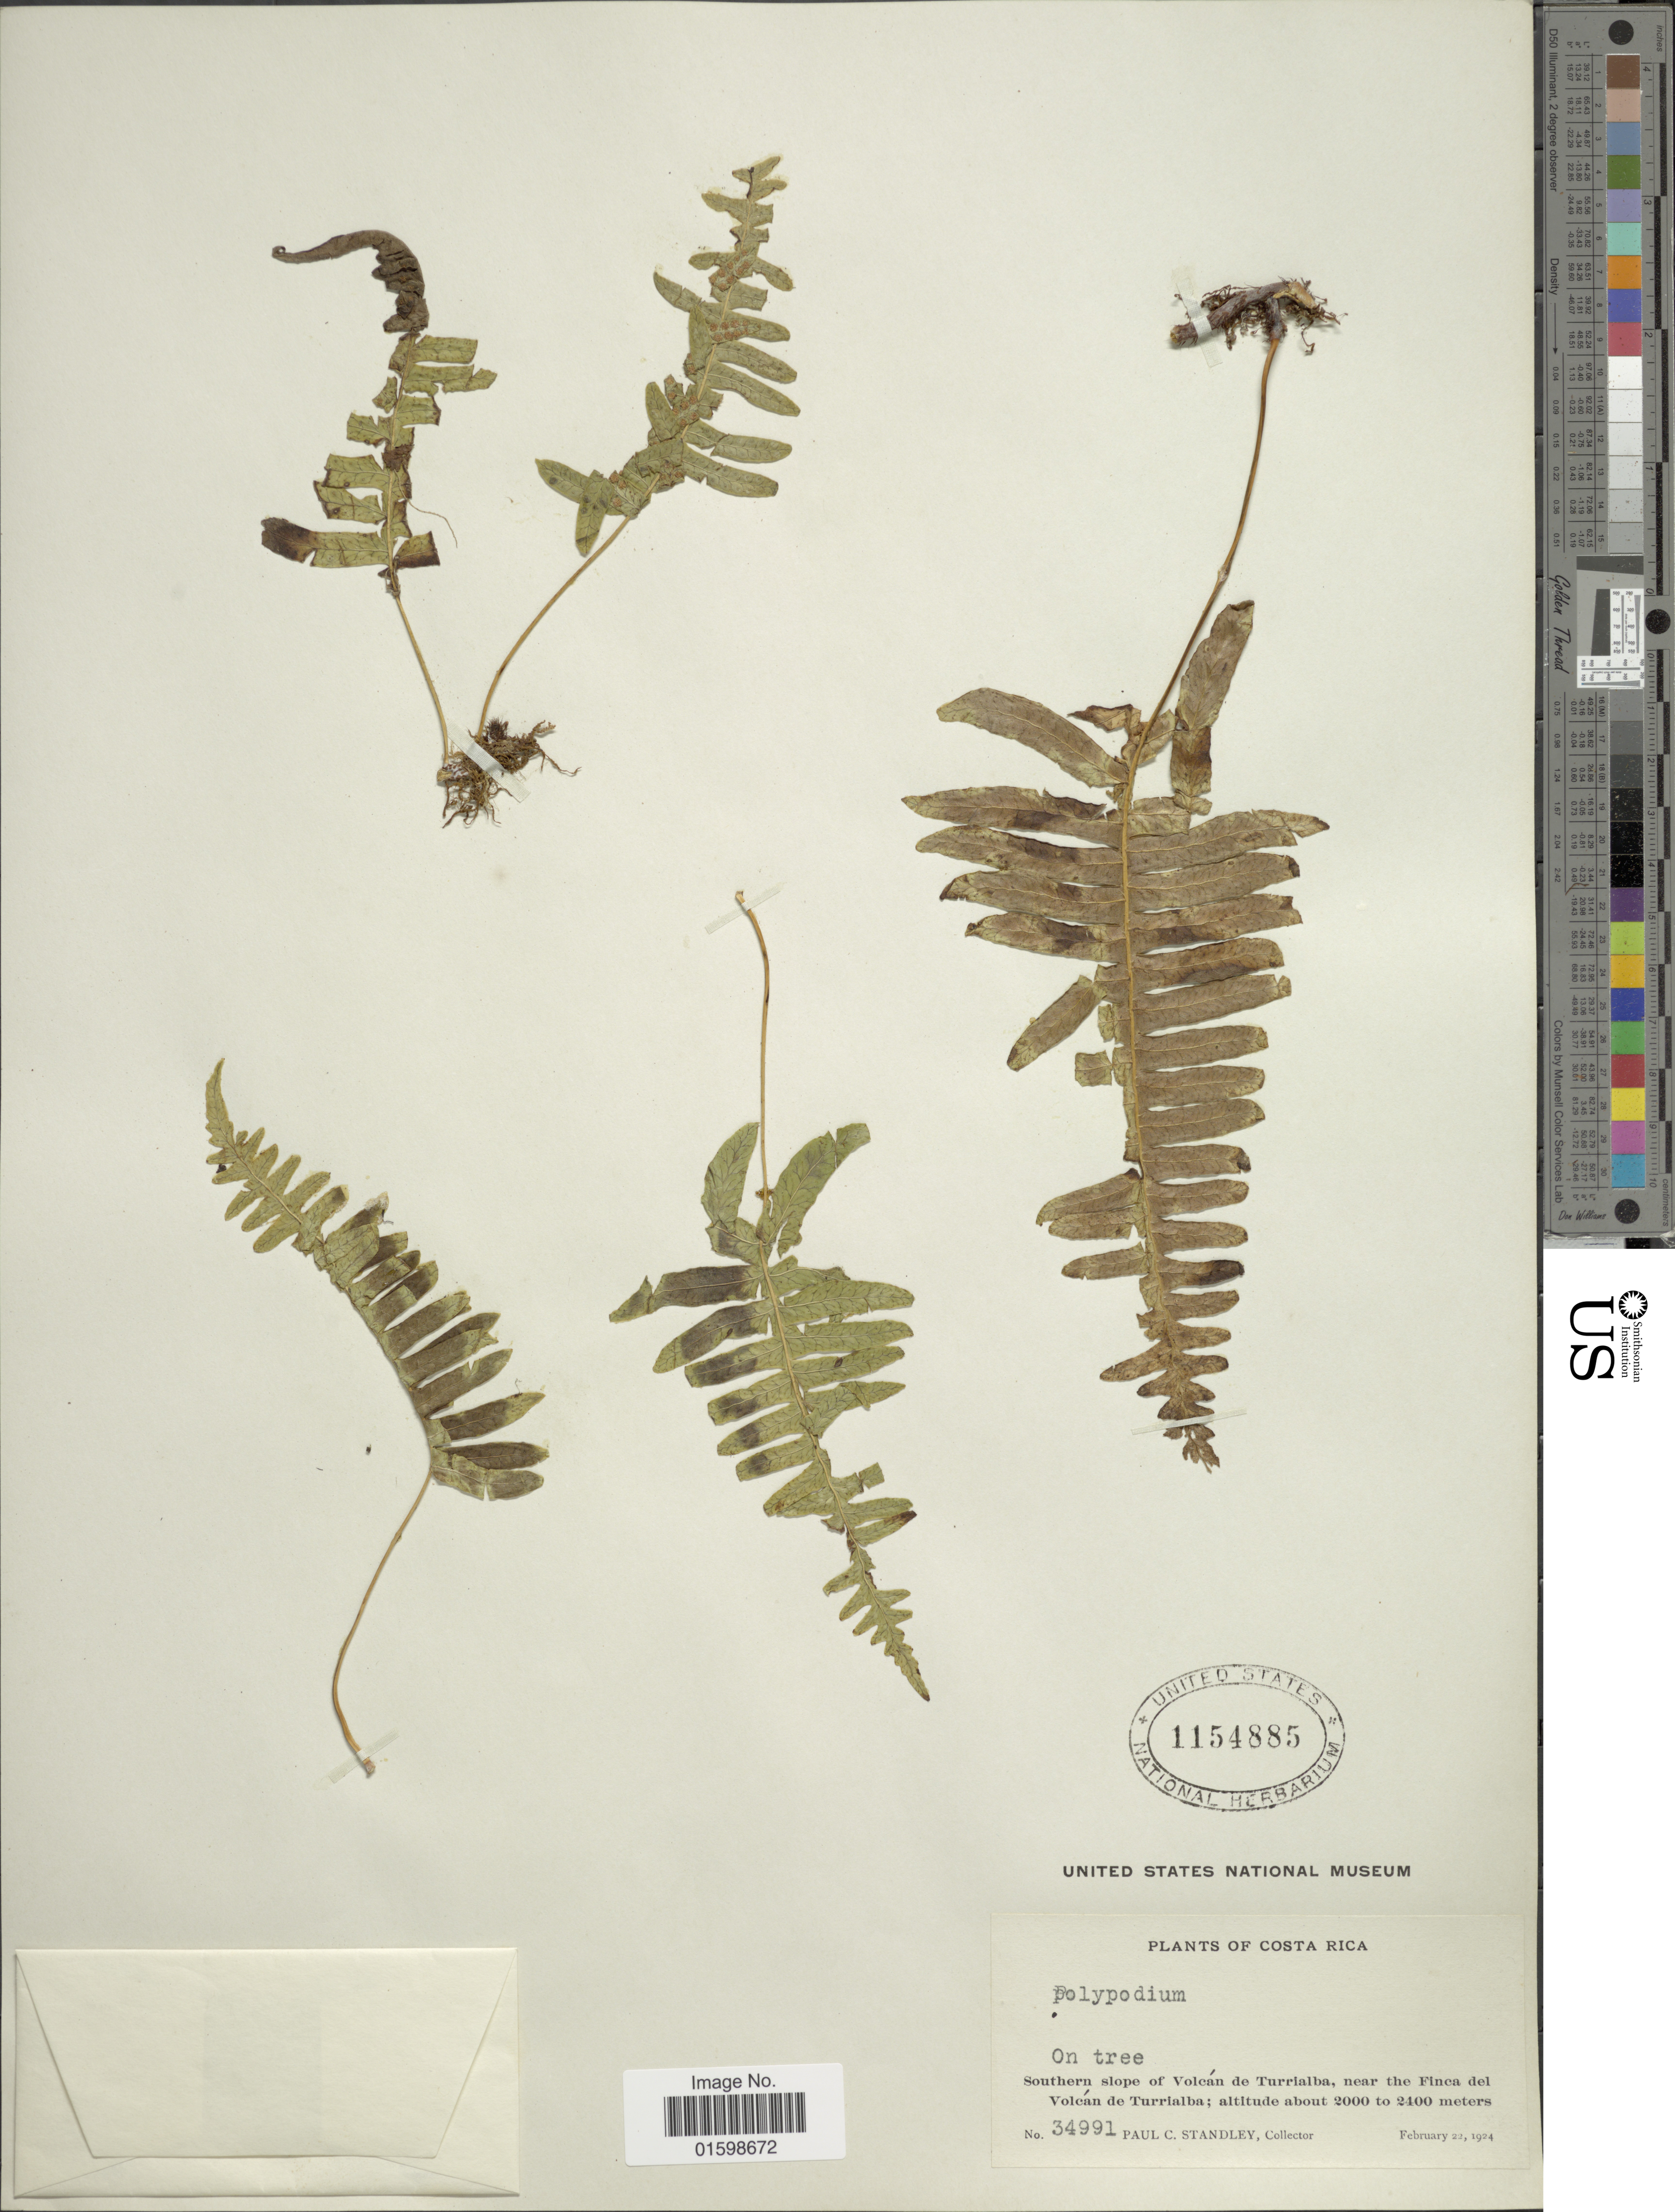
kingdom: Plantae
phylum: Tracheophyta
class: Polypodiopsida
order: Polypodiales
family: Polypodiaceae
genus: Pleopeltis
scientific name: Pleopeltis wiesbaurii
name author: (Sodiro) Lellinger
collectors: P. C. Standley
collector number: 34991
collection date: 1924-02-22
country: Costa Rica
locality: On tree, Southern slope of Volcán de Turrialba, near the Finca del Volcán de Turrialba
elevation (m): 2000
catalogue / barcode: US 1154885